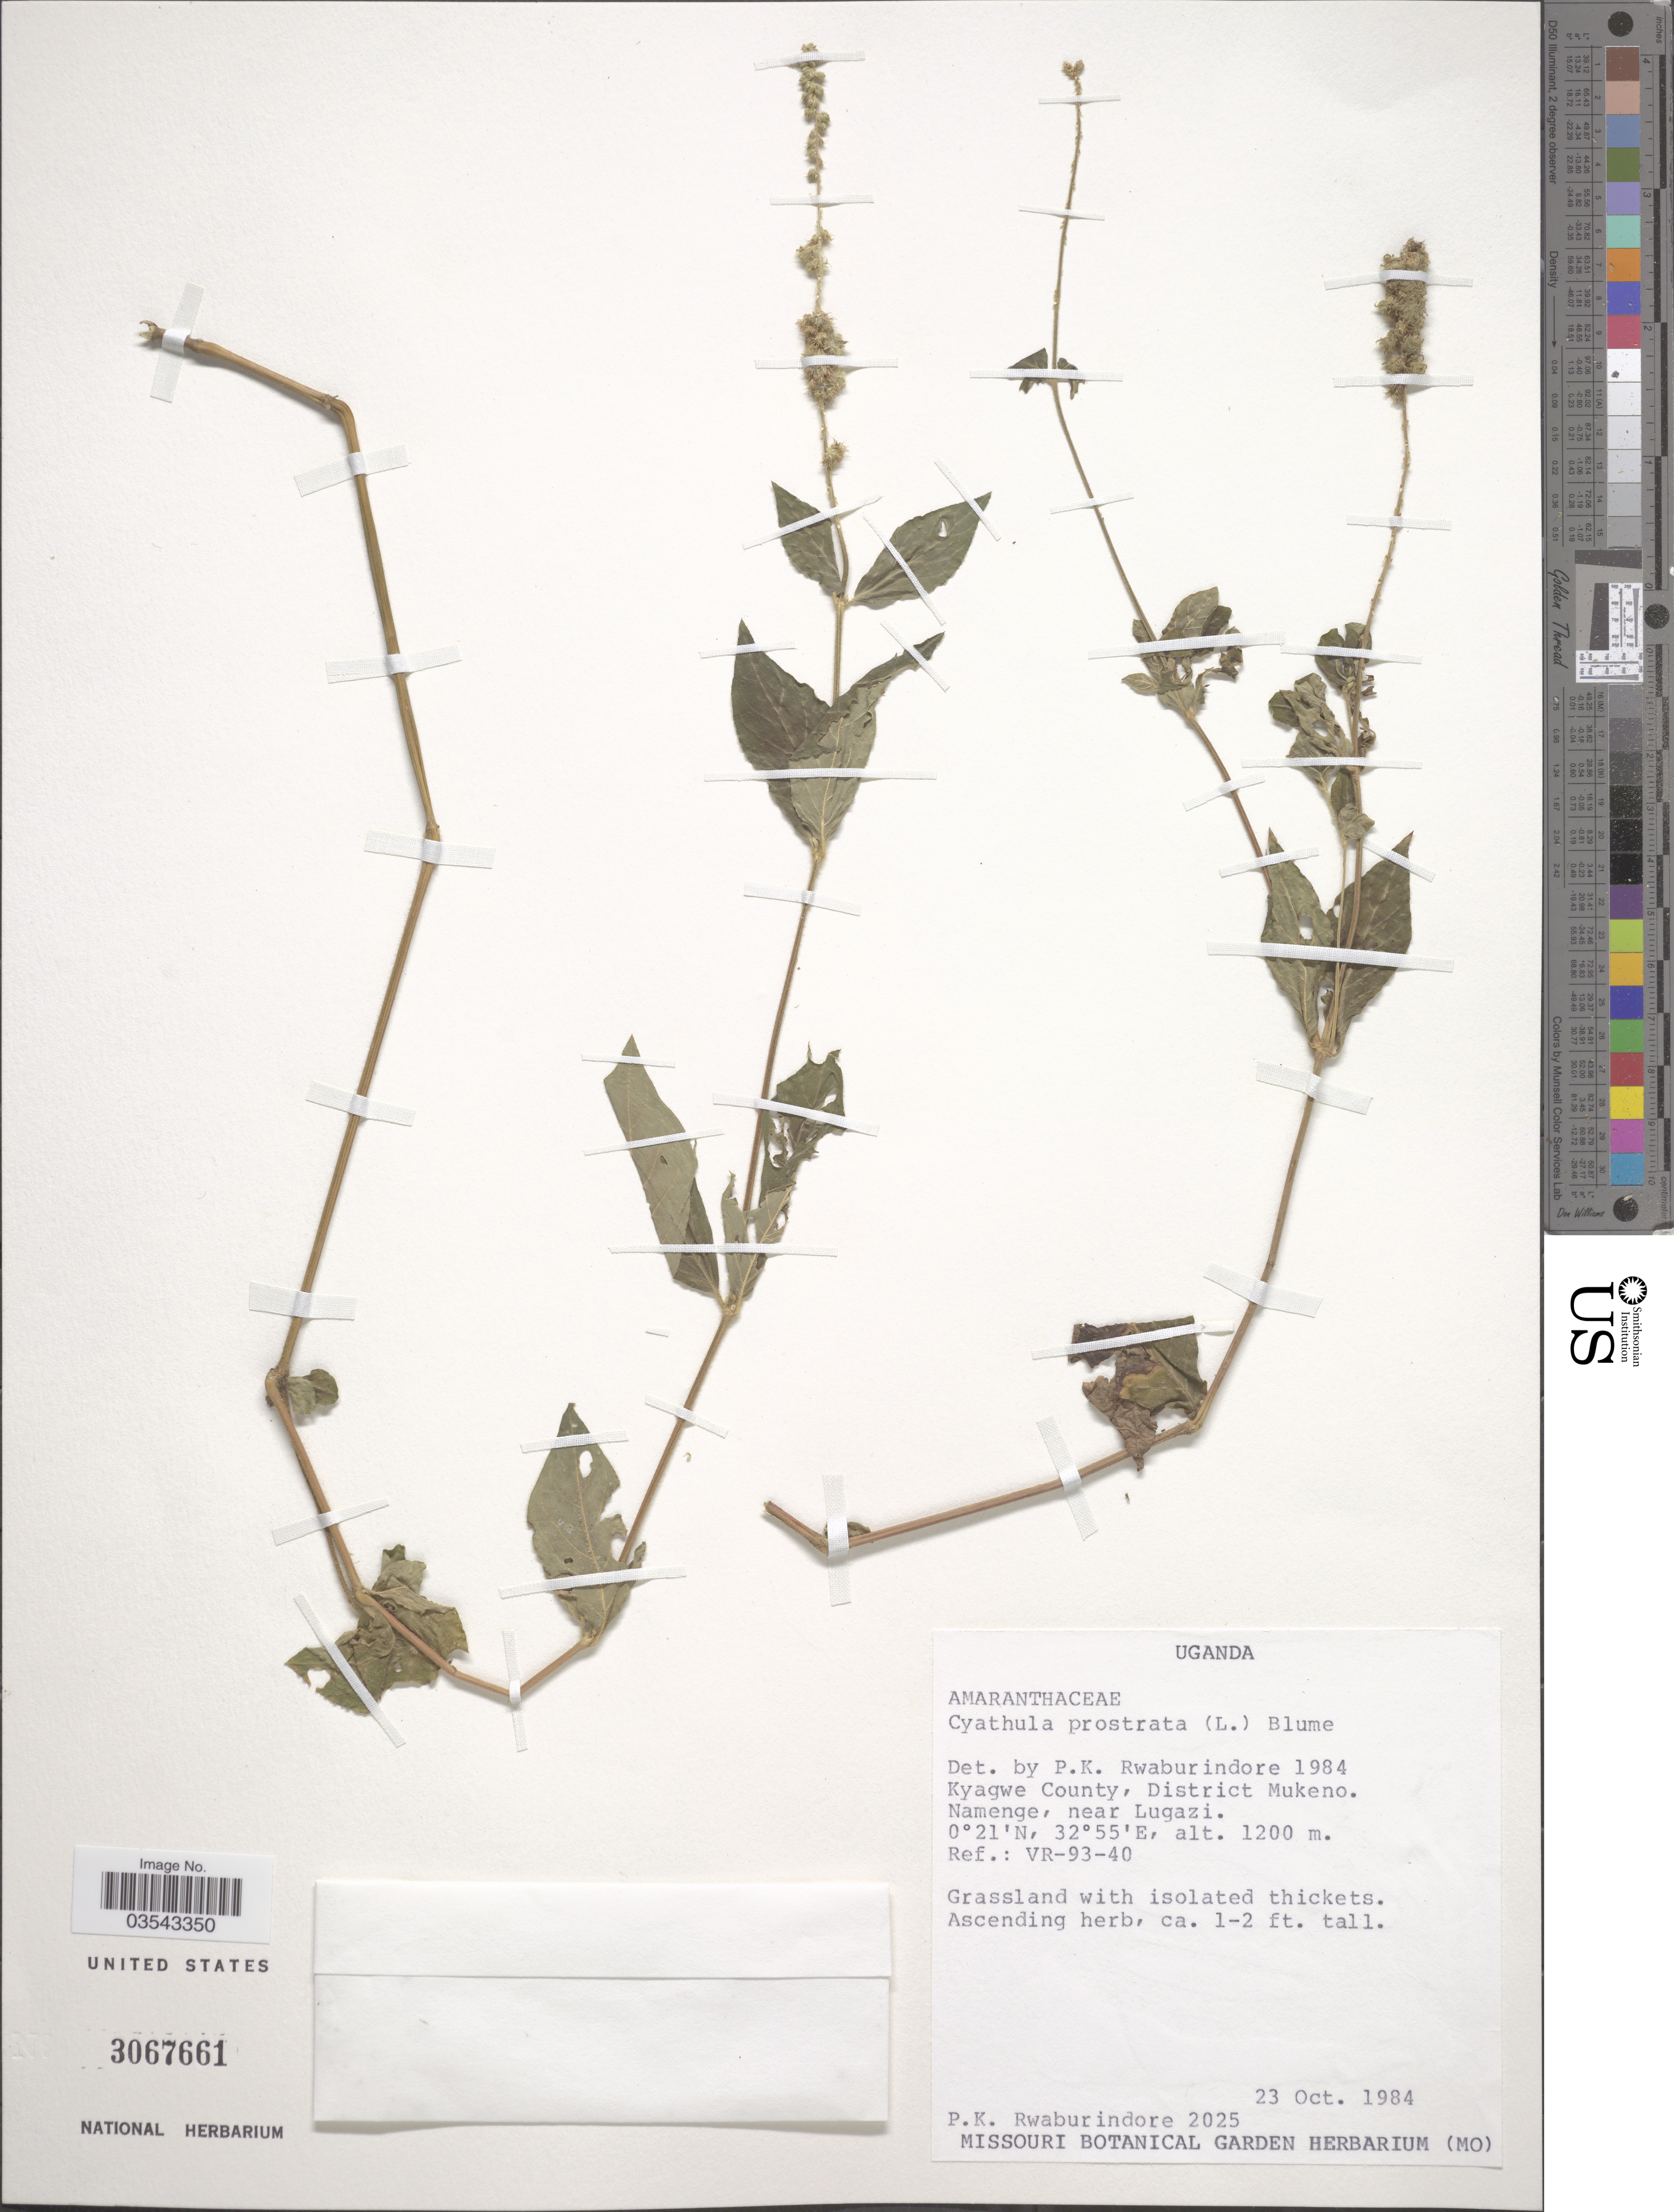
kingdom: Plantae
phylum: Tracheophyta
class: Magnoliopsida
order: Caryophyllales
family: Amaranthaceae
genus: Cyathula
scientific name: Cyathula prostrata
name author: (L.) Blume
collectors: P. Rwaburindore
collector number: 2025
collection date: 1984-10-23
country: Uganda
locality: Kyagwe County, District Mukeno. Namenge, near Lugazi. Ref.: VR-93-40.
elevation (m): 1200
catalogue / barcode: US 3067661